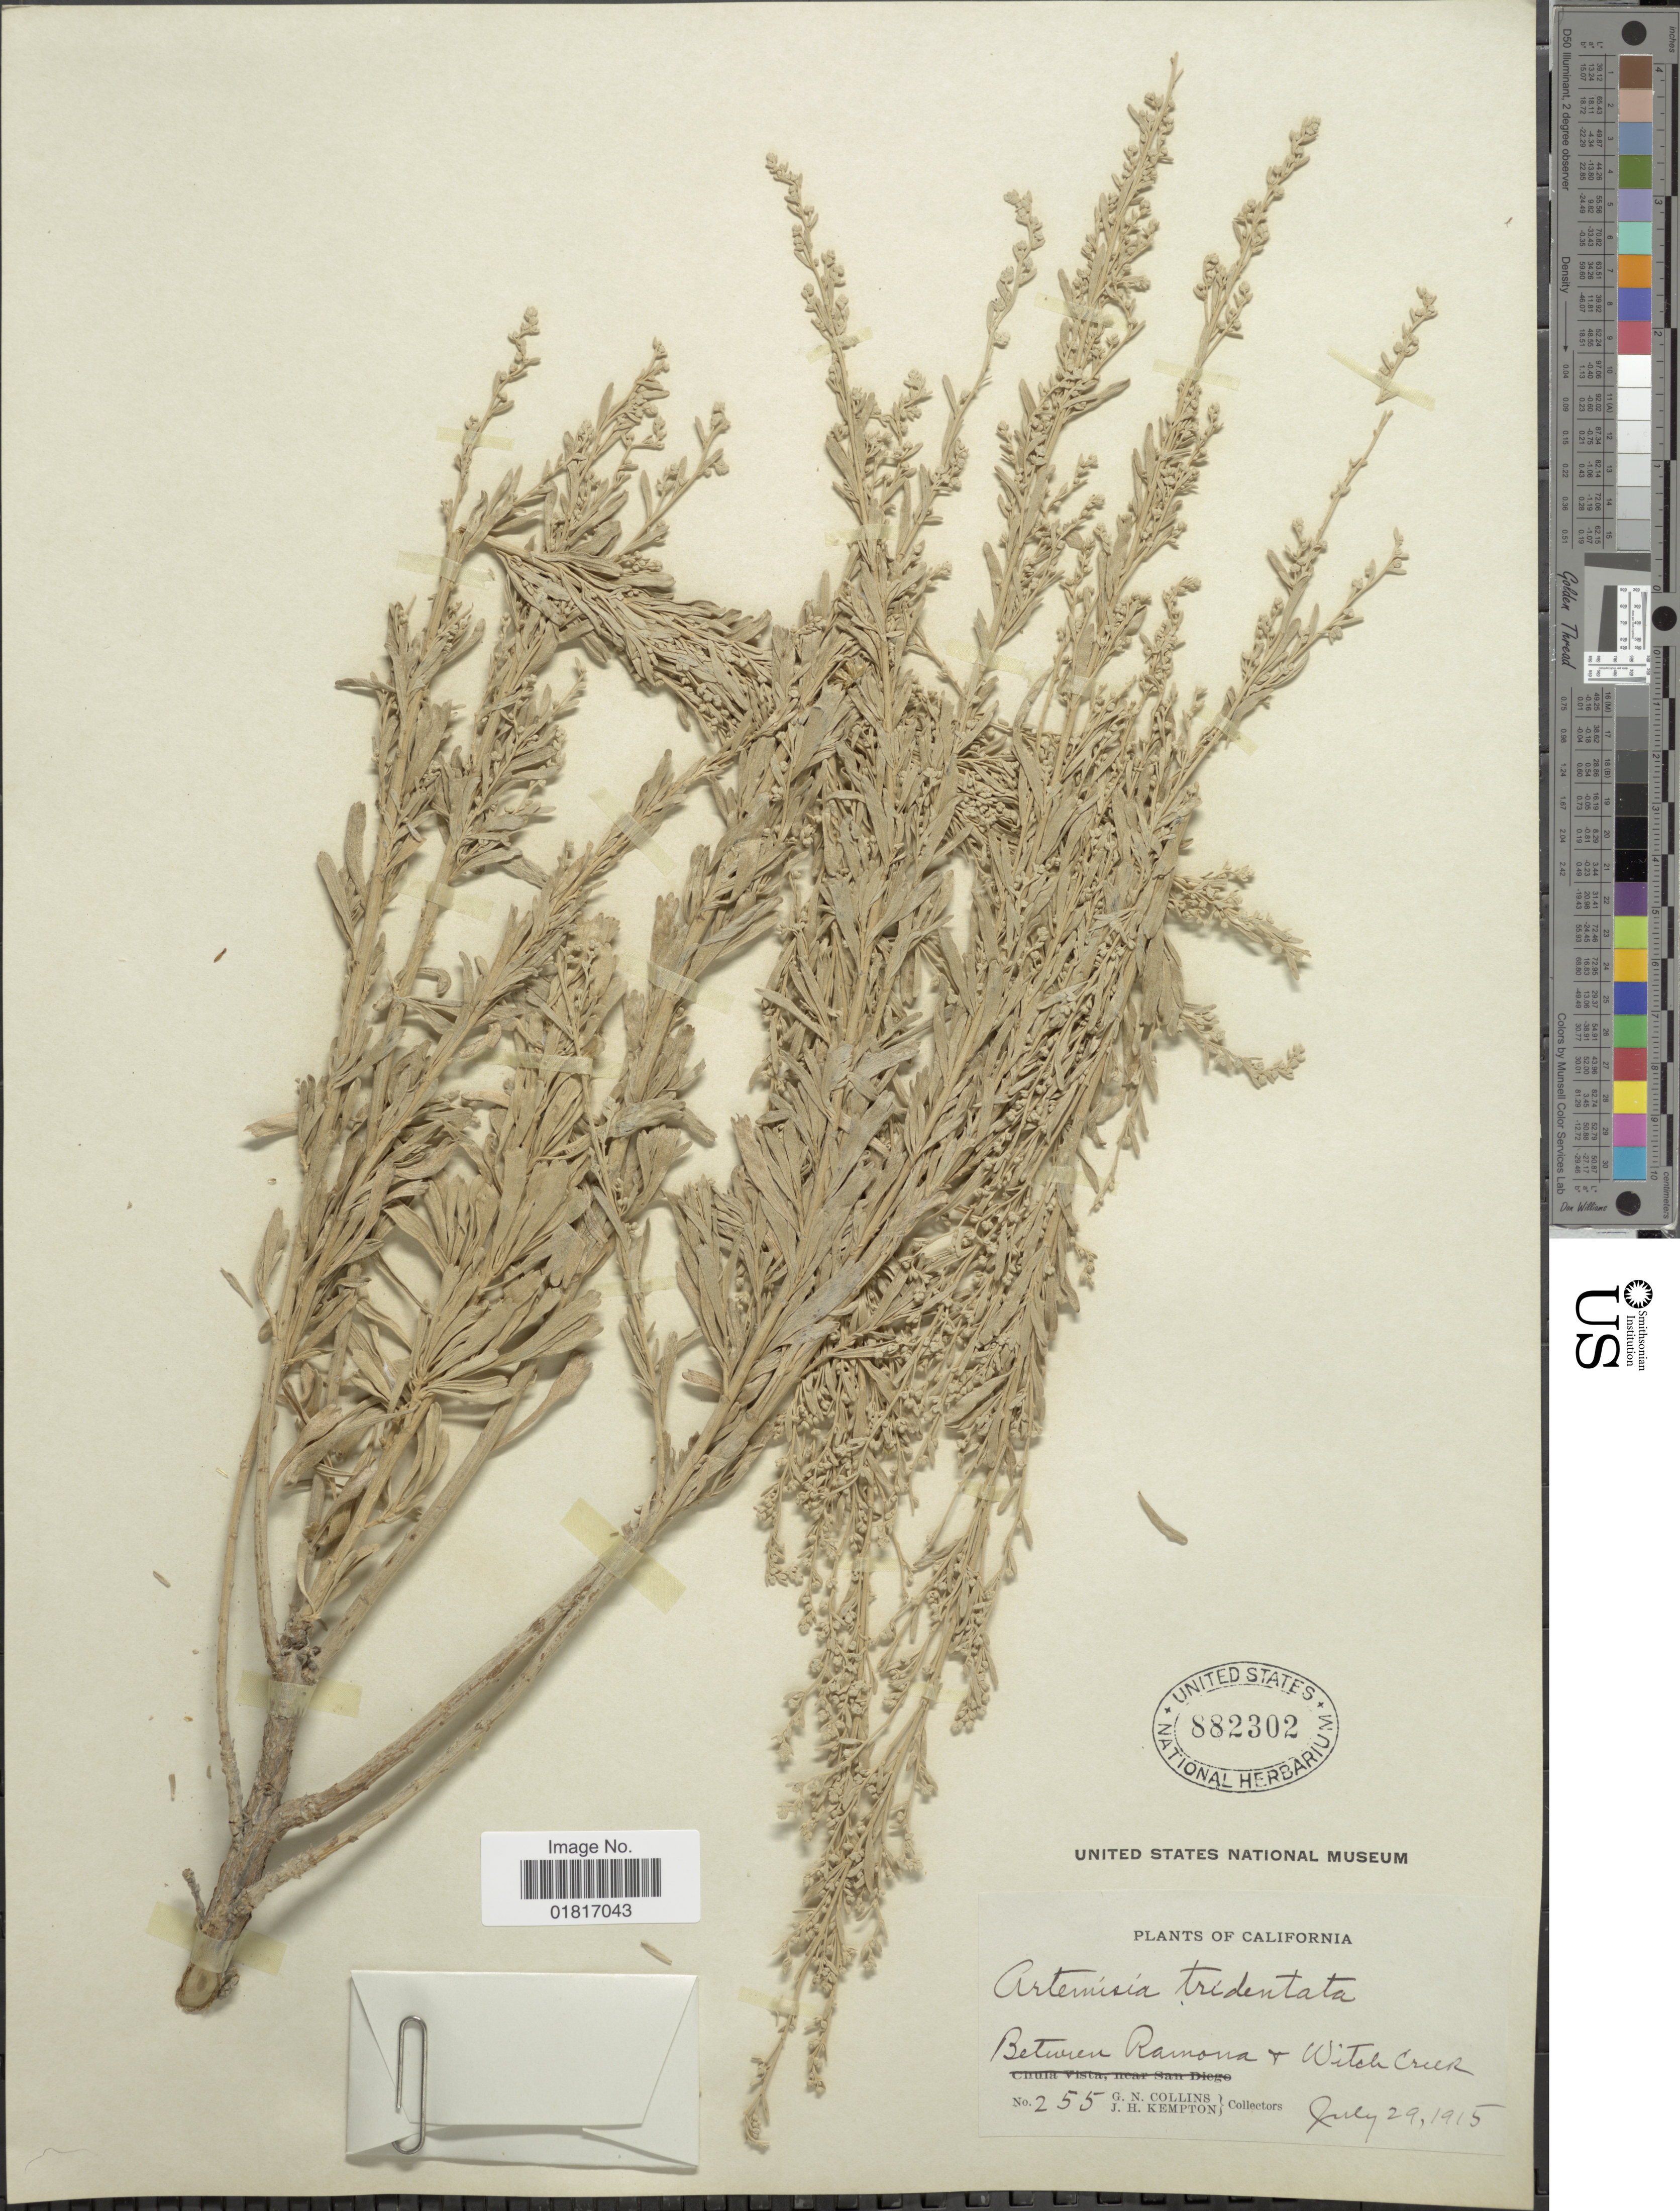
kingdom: Plantae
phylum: Tracheophyta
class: Magnoliopsida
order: Asterales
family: Asteraceae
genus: Artemisia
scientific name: Artemisia tridentata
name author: Nutt.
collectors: G. Collins & J. H. Kempton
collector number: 255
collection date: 1915-07-29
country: United States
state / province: California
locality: Between Ramona & Witch Creek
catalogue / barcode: US 882302